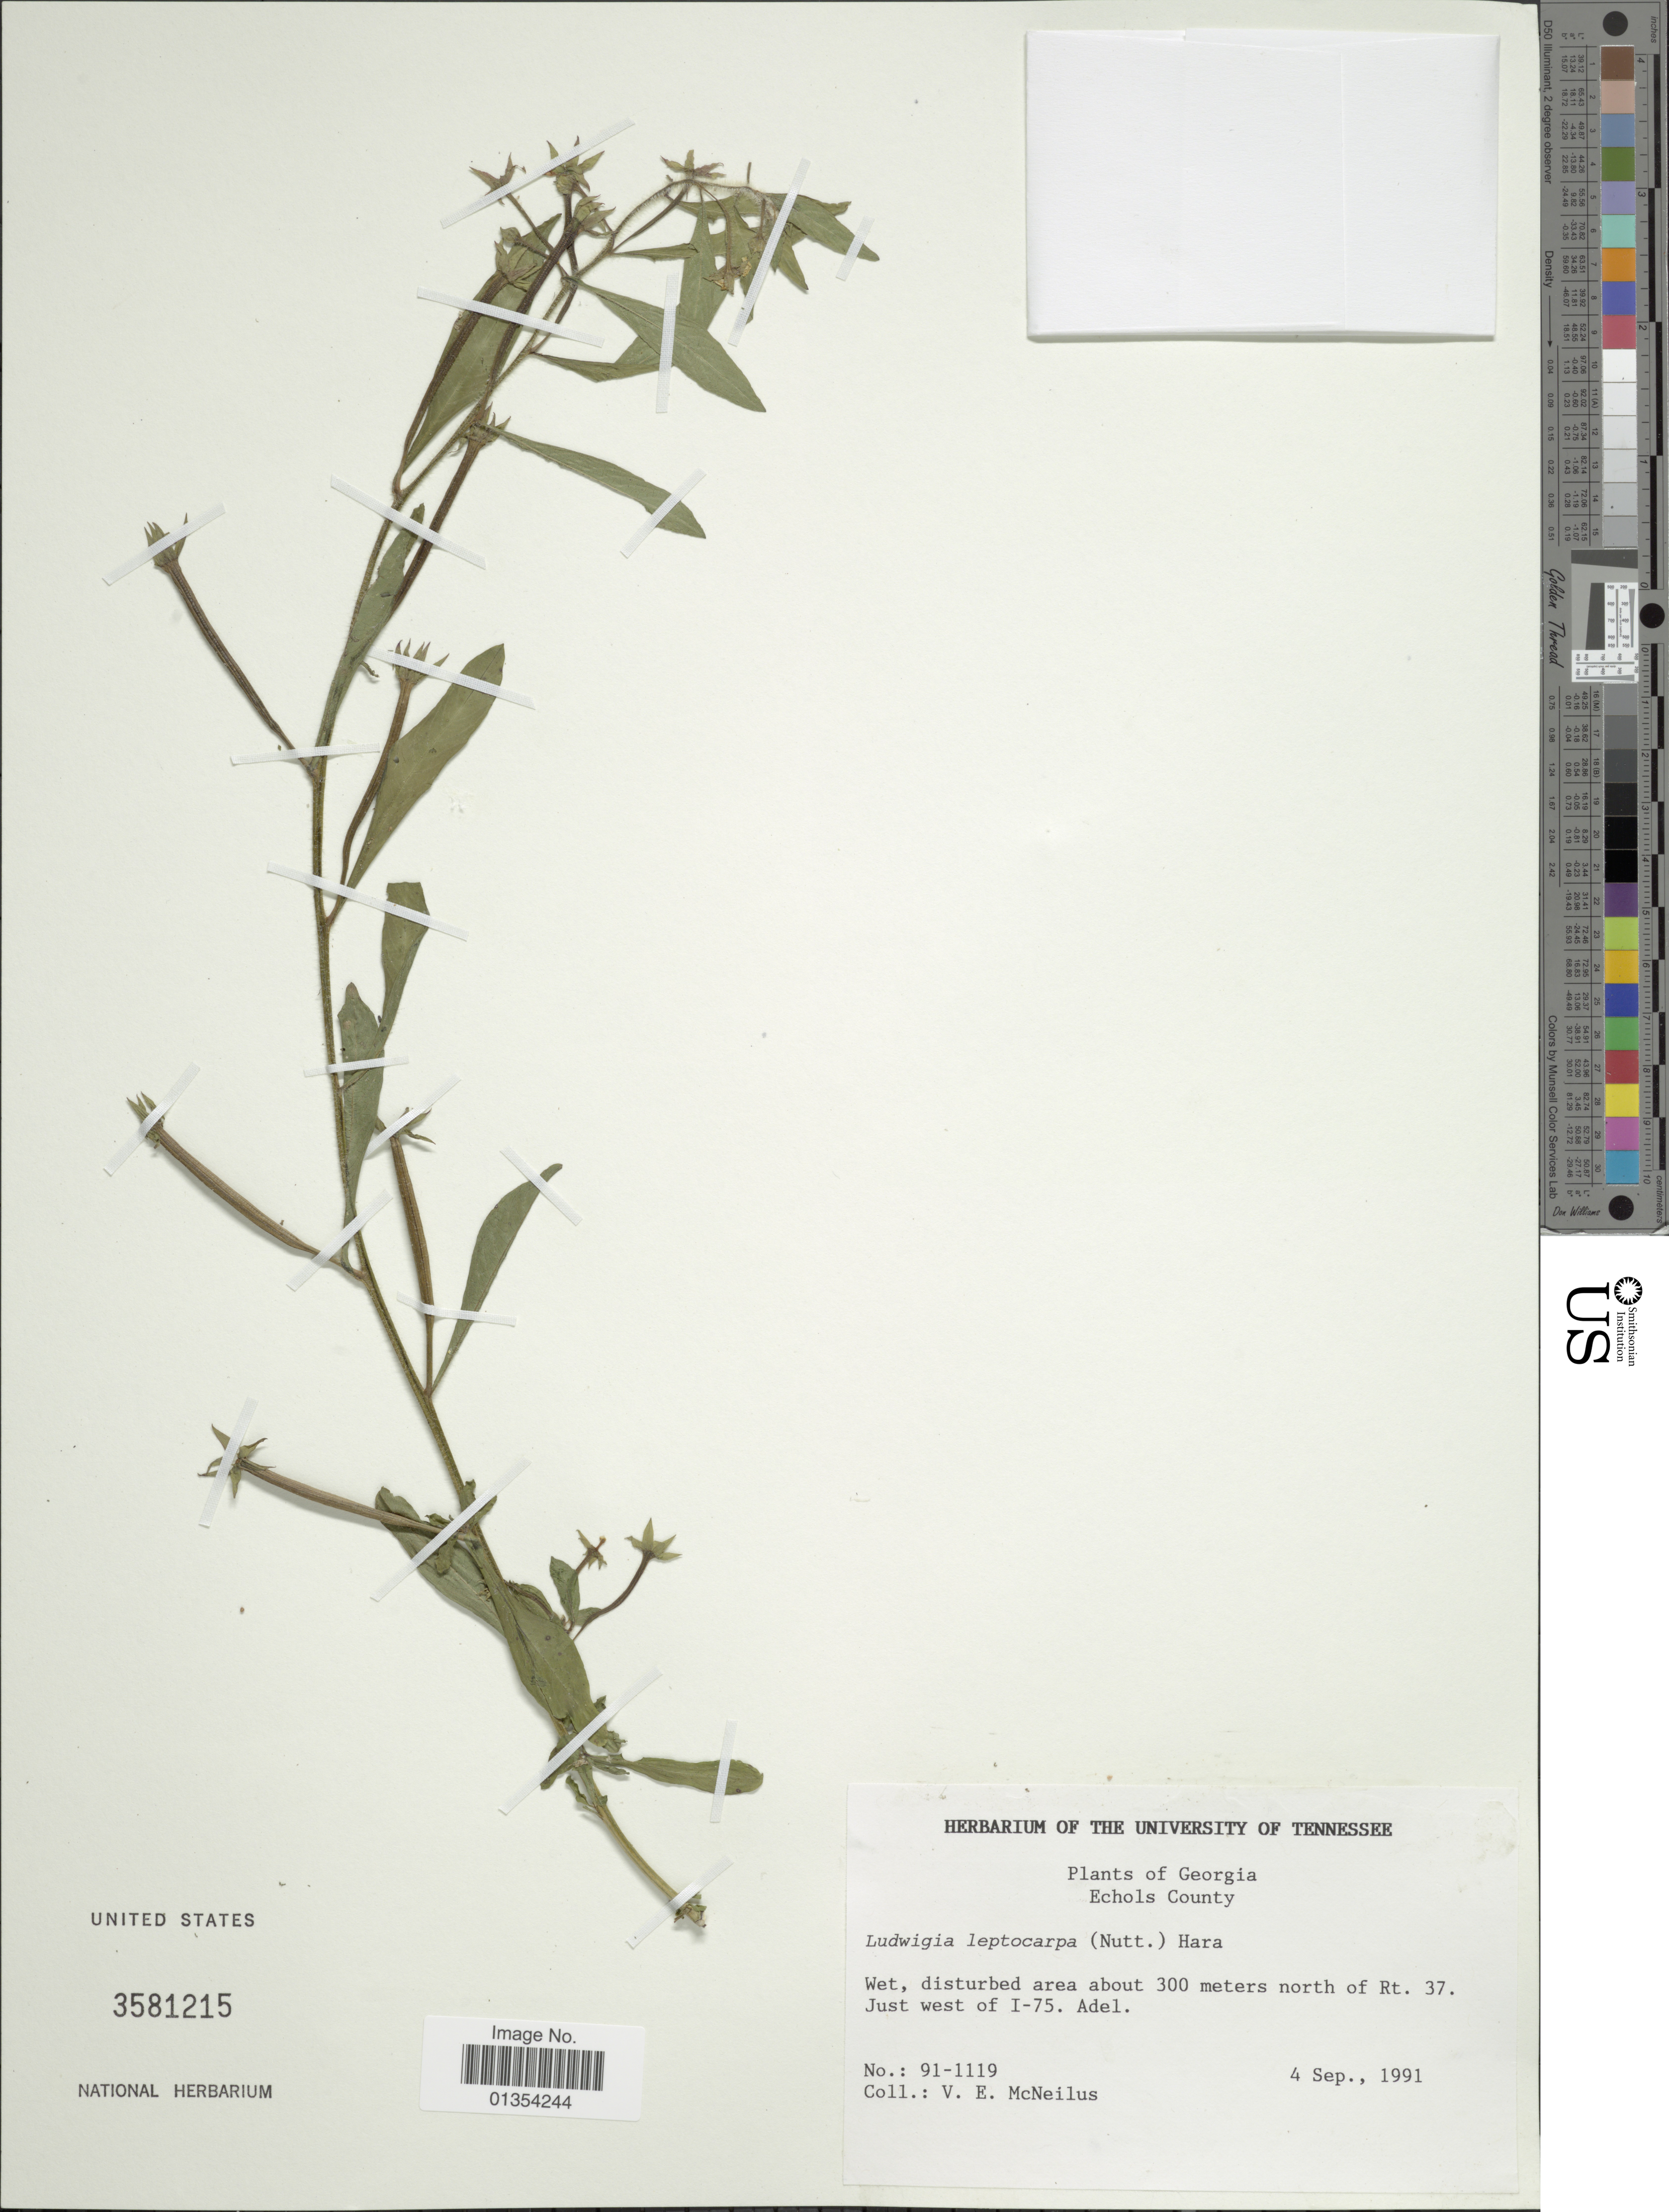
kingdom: Plantae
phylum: Tracheophyta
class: Magnoliopsida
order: Myrtales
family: Onagraceae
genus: Ludwigia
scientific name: Ludwigia leptocarpa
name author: (Nutt.) H. Hara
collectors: V. Mcneilus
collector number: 91-1119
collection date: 1991-09-04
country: United States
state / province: Georgia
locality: Echols County, about 300 meters north of Rt. 37. Just west of I-75 Adel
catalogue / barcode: US 3581215